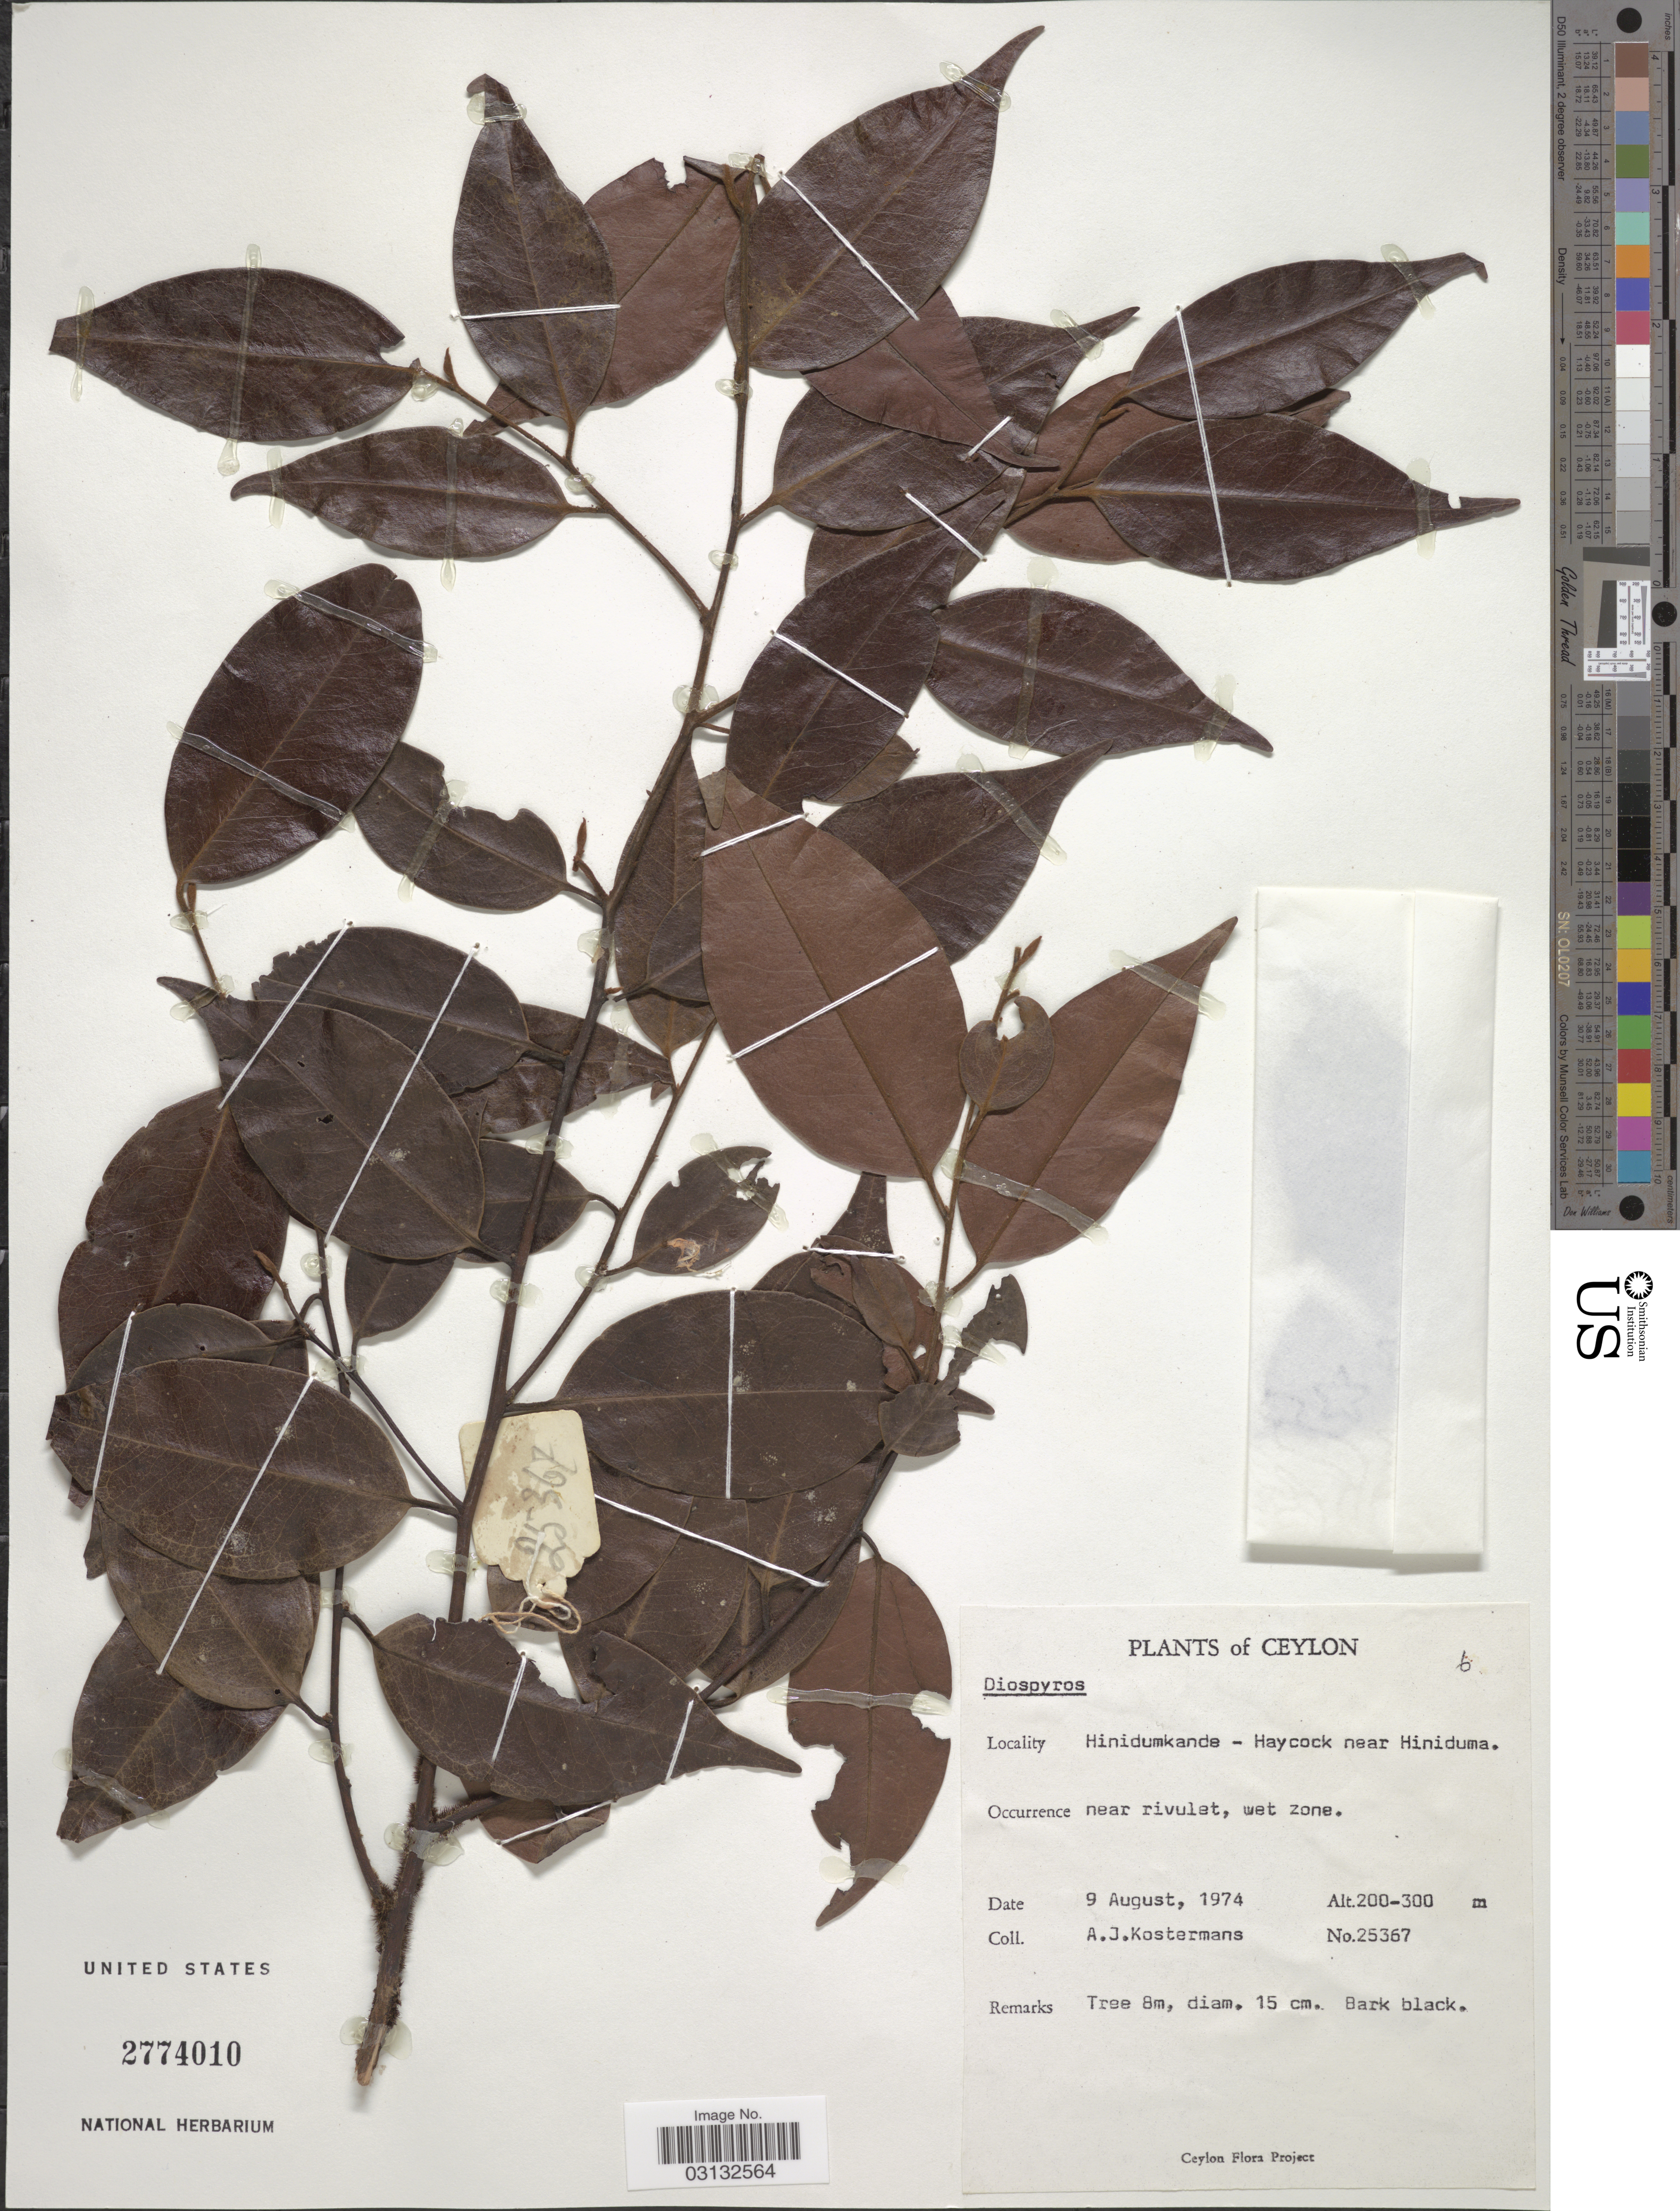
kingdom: Plantae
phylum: Tracheophyta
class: Magnoliopsida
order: Ericales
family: Ebenaceae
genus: Diospyros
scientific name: Diospyros sp.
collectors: A. J. G. Kostermans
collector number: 25367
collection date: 1974-08-09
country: Sri Lanka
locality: Ceylon. Hinidumkande - Haycock near Hiniduma.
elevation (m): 200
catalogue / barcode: US 2774010